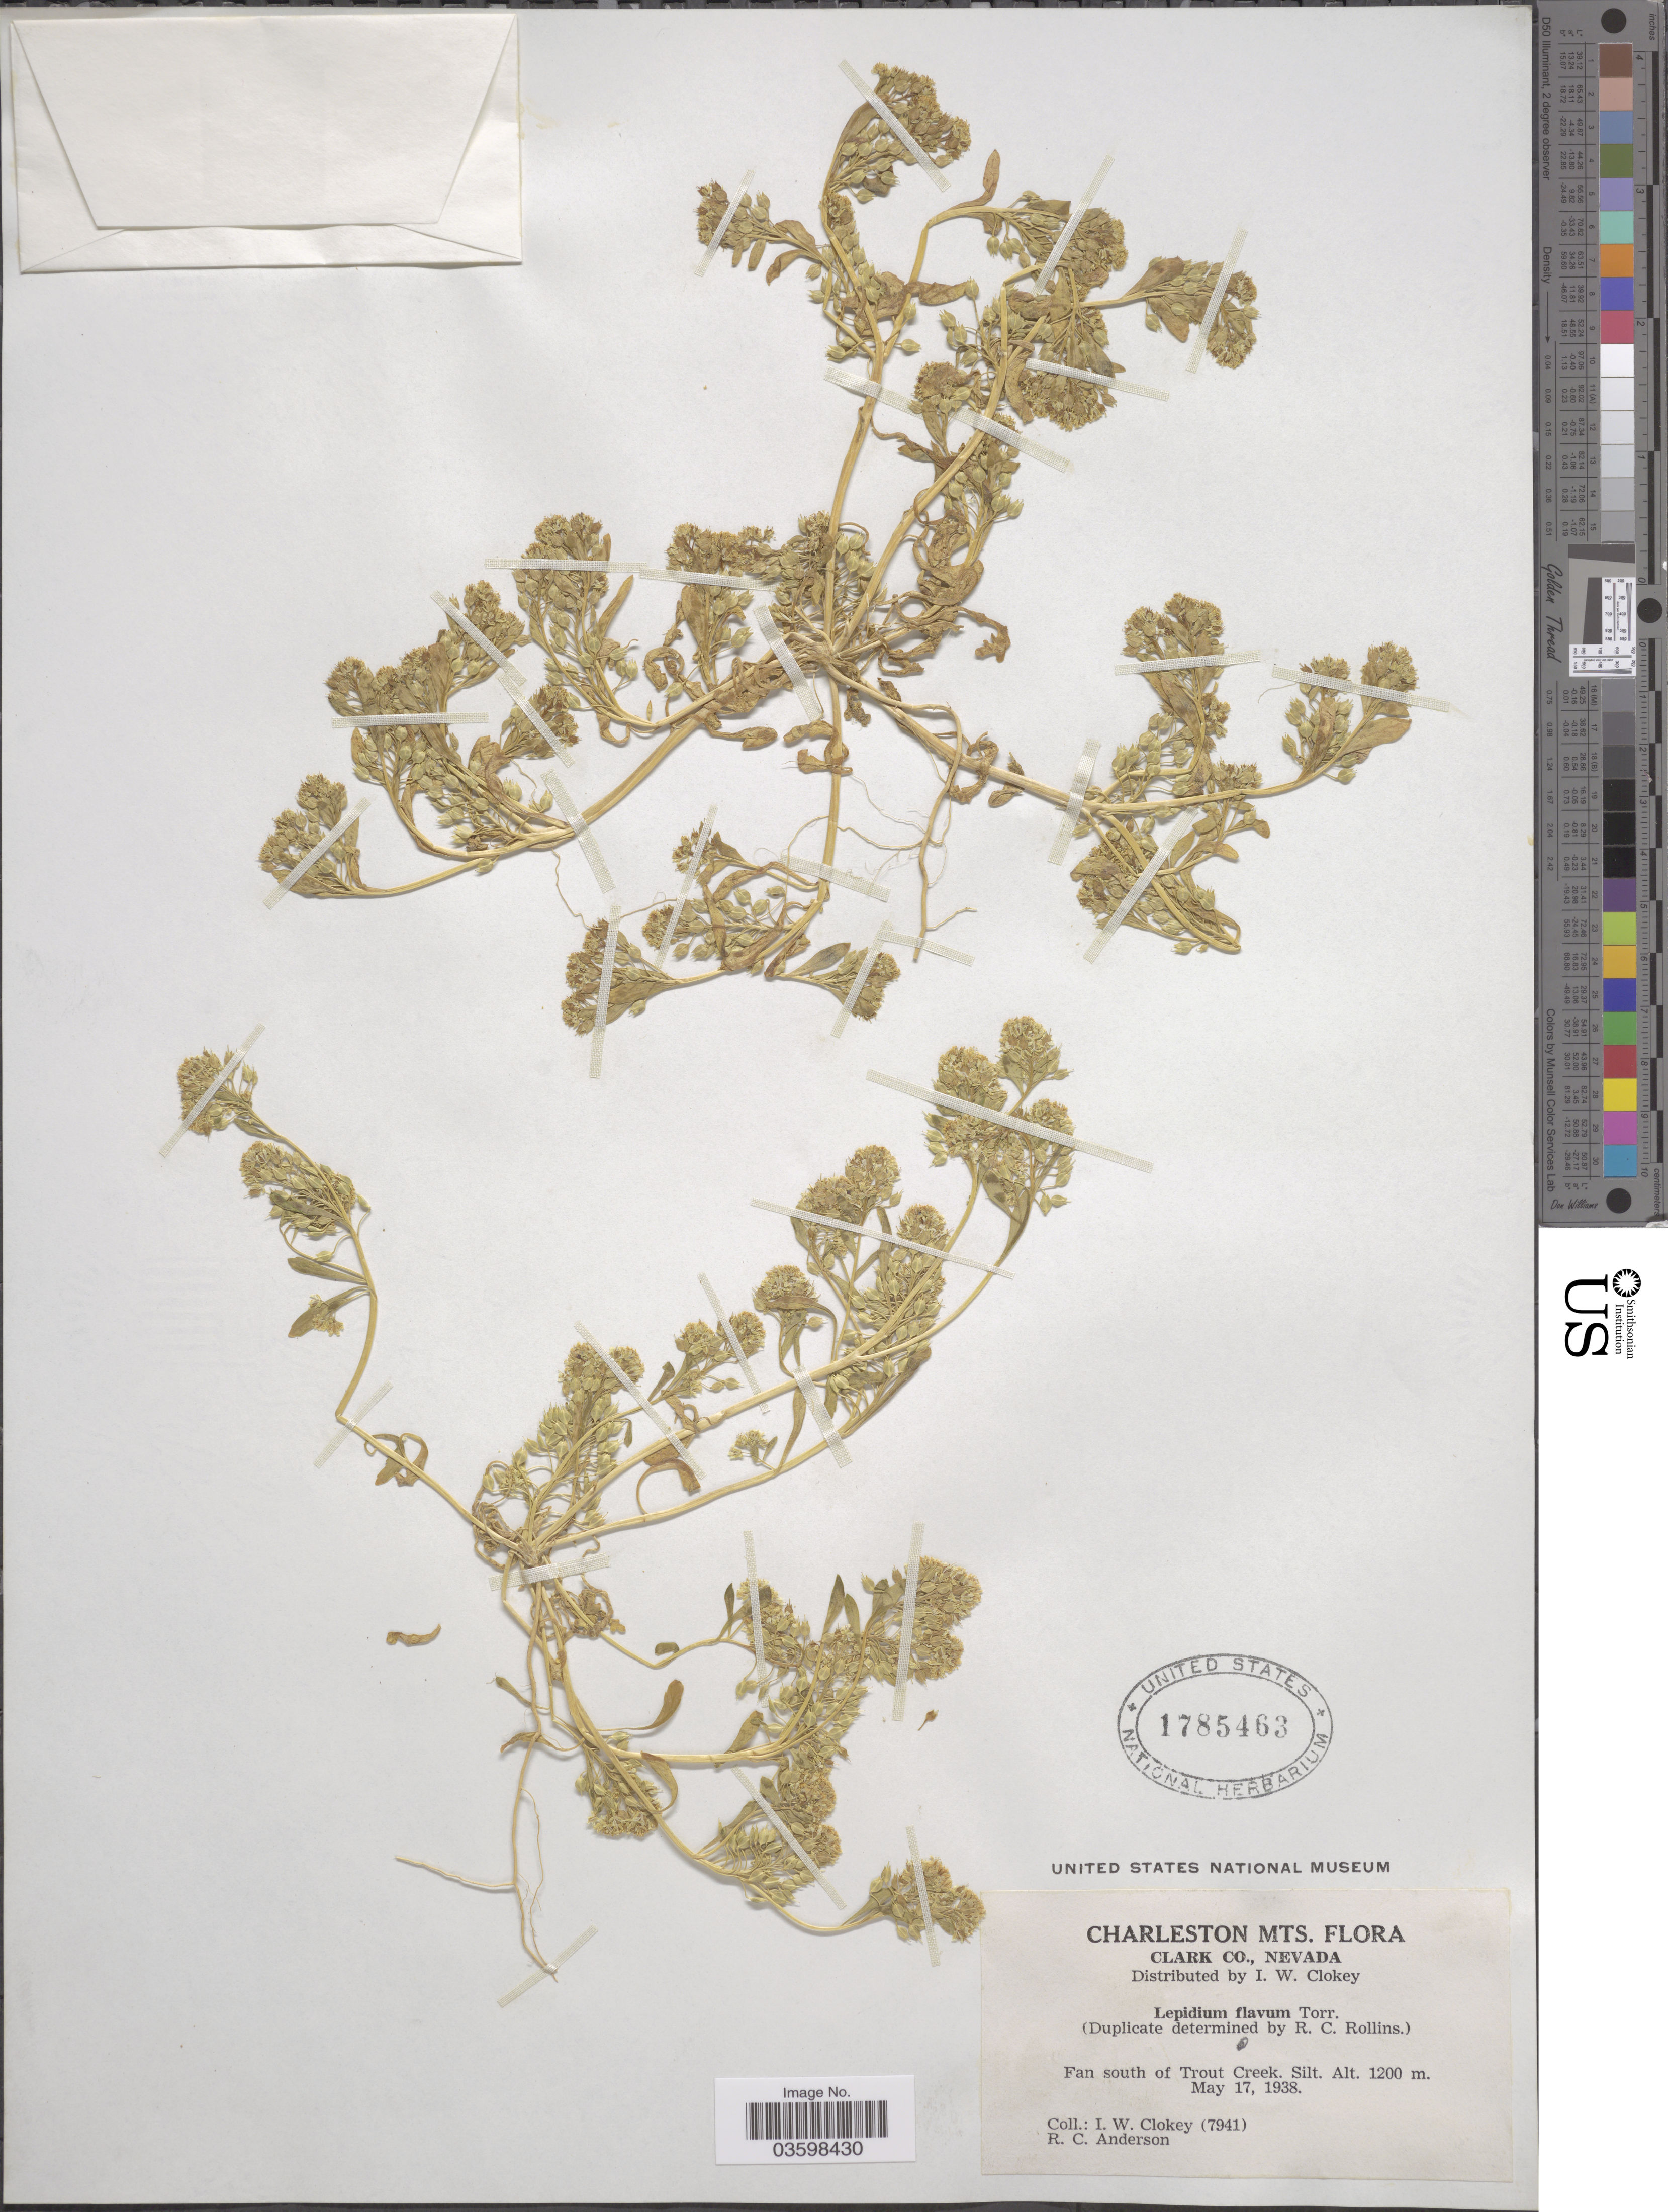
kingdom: Plantae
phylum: Tracheophyta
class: Magnoliopsida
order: Brassicales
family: Brassicaceae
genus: Lepidium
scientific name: Lepidium flavum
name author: Torr.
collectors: I. W. Clokey & R. Anderson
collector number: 7941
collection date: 1938-05-17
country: United States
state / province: Nevada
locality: Charleston Mts. Clark Co. Fan south of Trout Creek. Silt.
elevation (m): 1200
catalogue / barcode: US 1785463